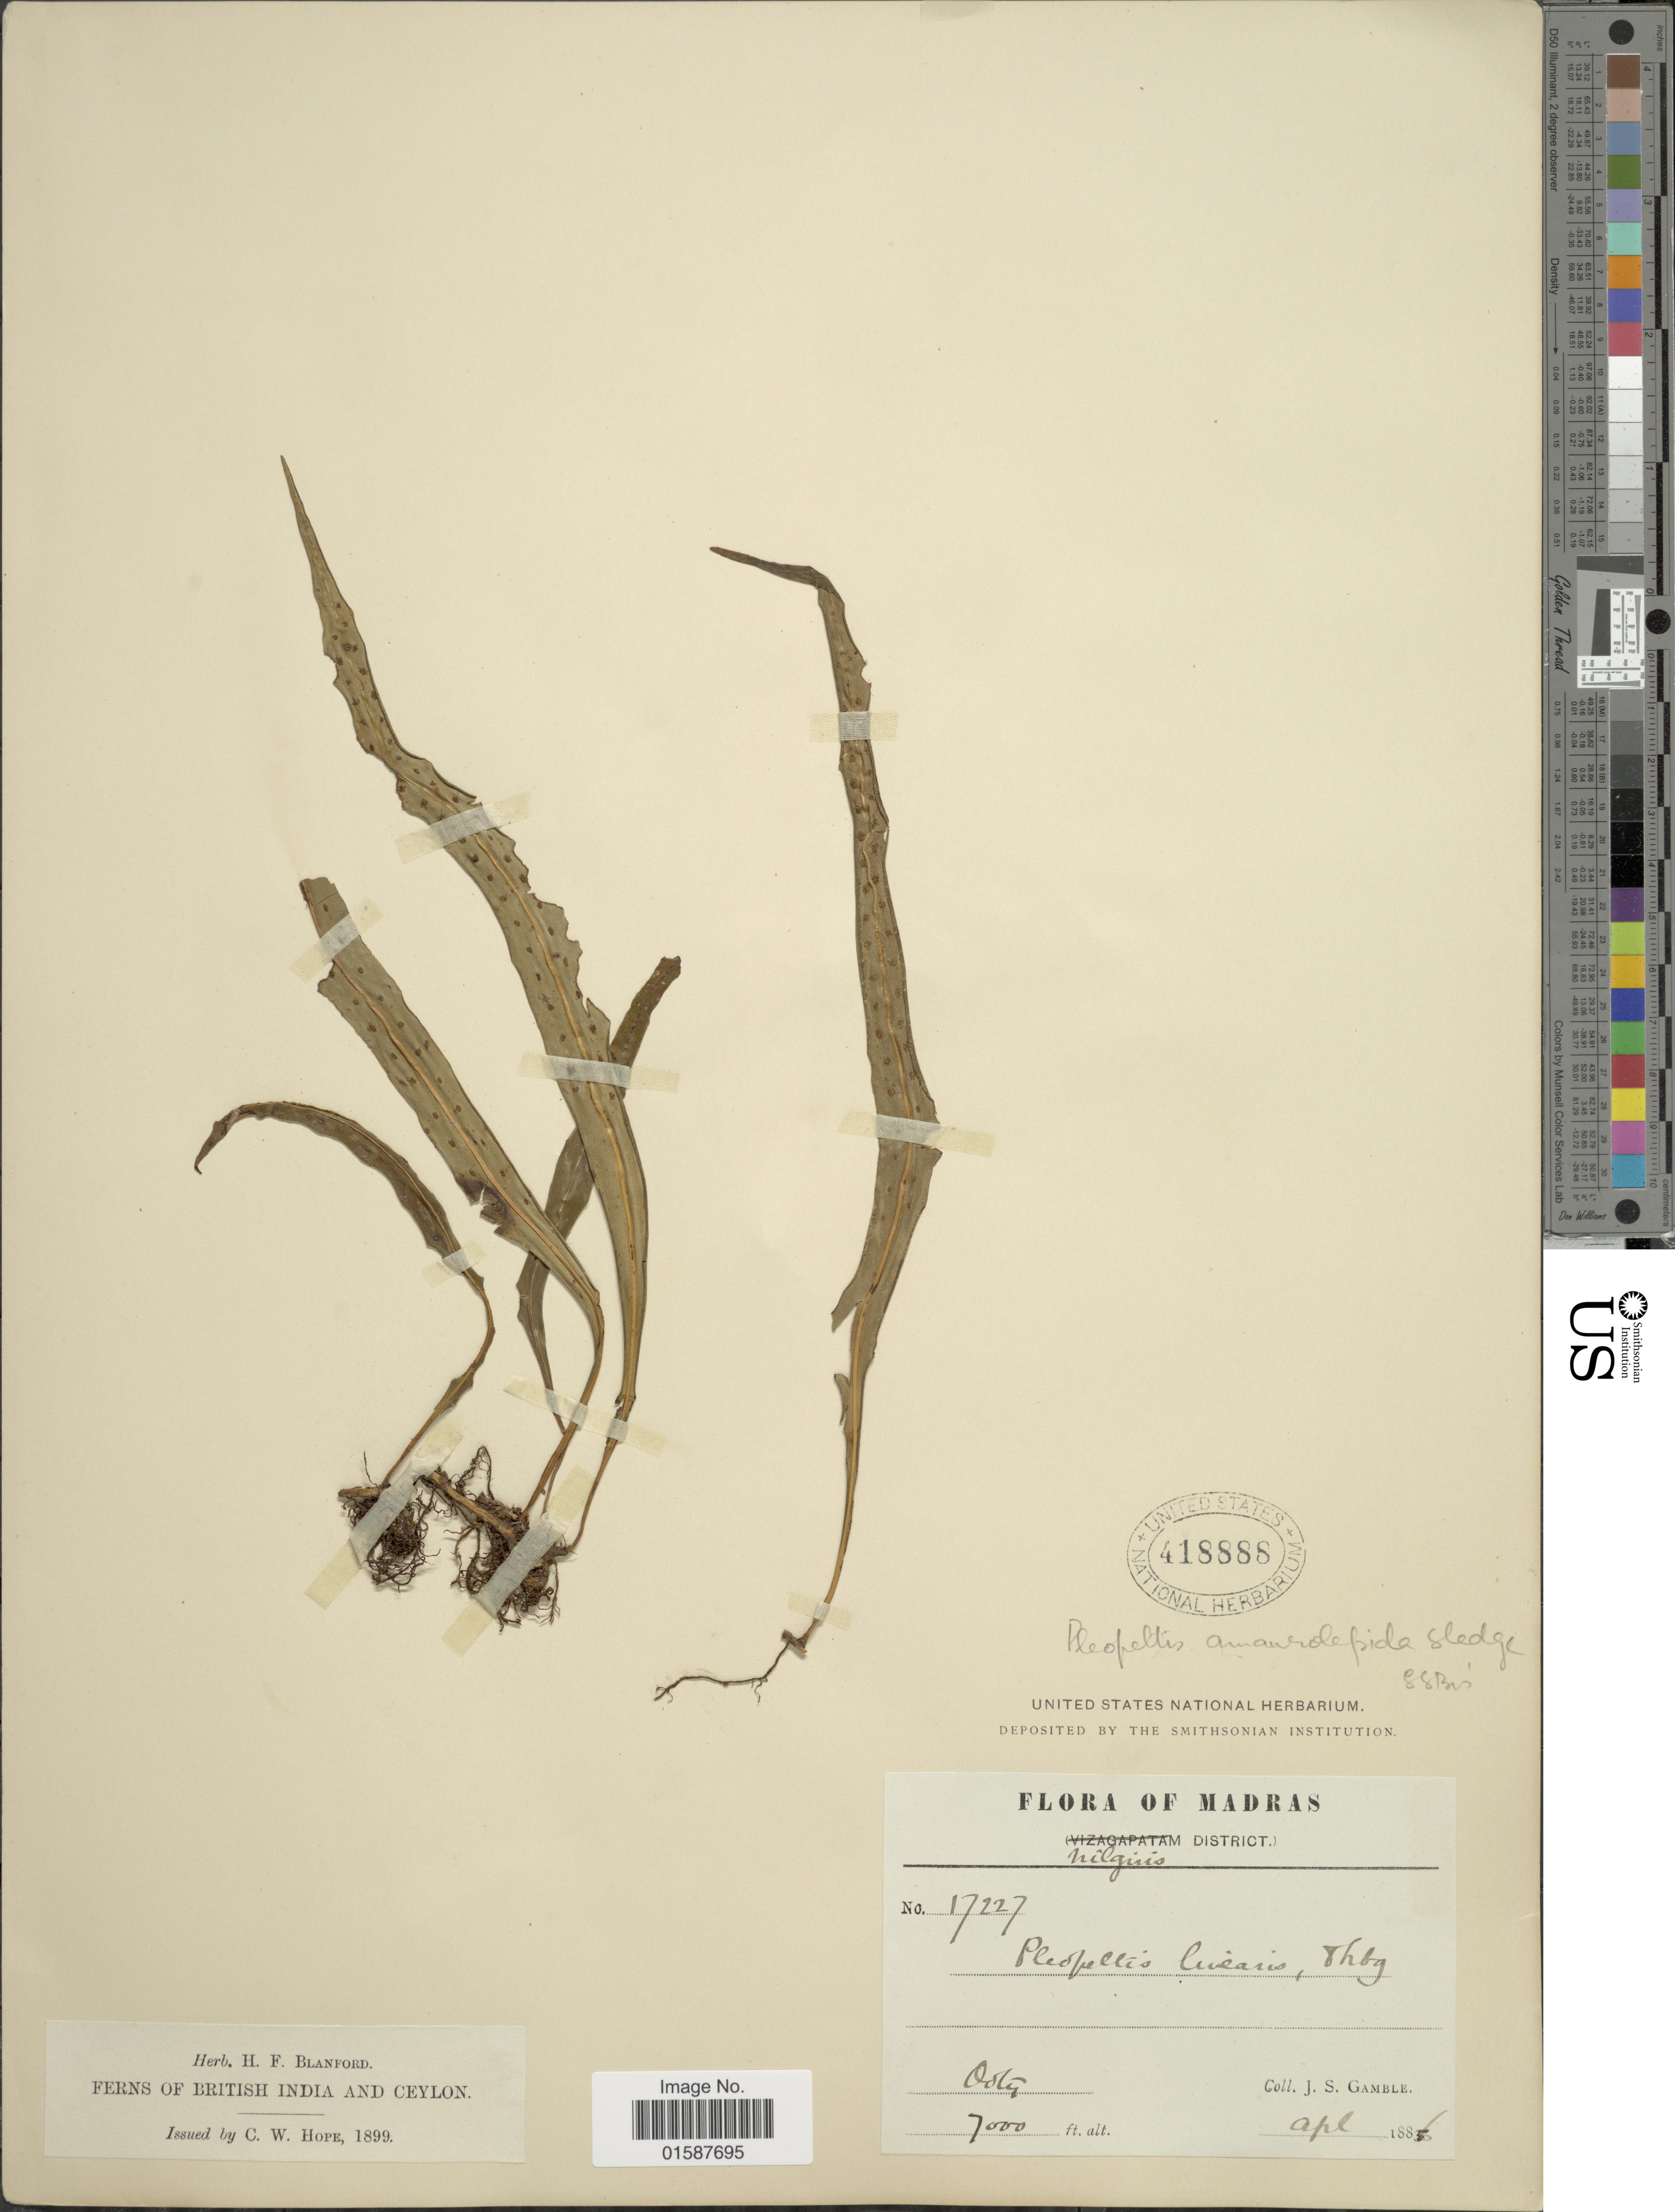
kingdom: Plantae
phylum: Tracheophyta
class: Polypodiopsida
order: Polypodiales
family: Polypodiaceae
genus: Lepisorus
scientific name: Lepisorus amaurolepidus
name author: (Sledge) Bir & Trikha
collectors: J. S. Gamble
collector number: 17227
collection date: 1886-04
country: India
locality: Madras, Nilgiris District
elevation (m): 2134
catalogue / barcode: US 418888